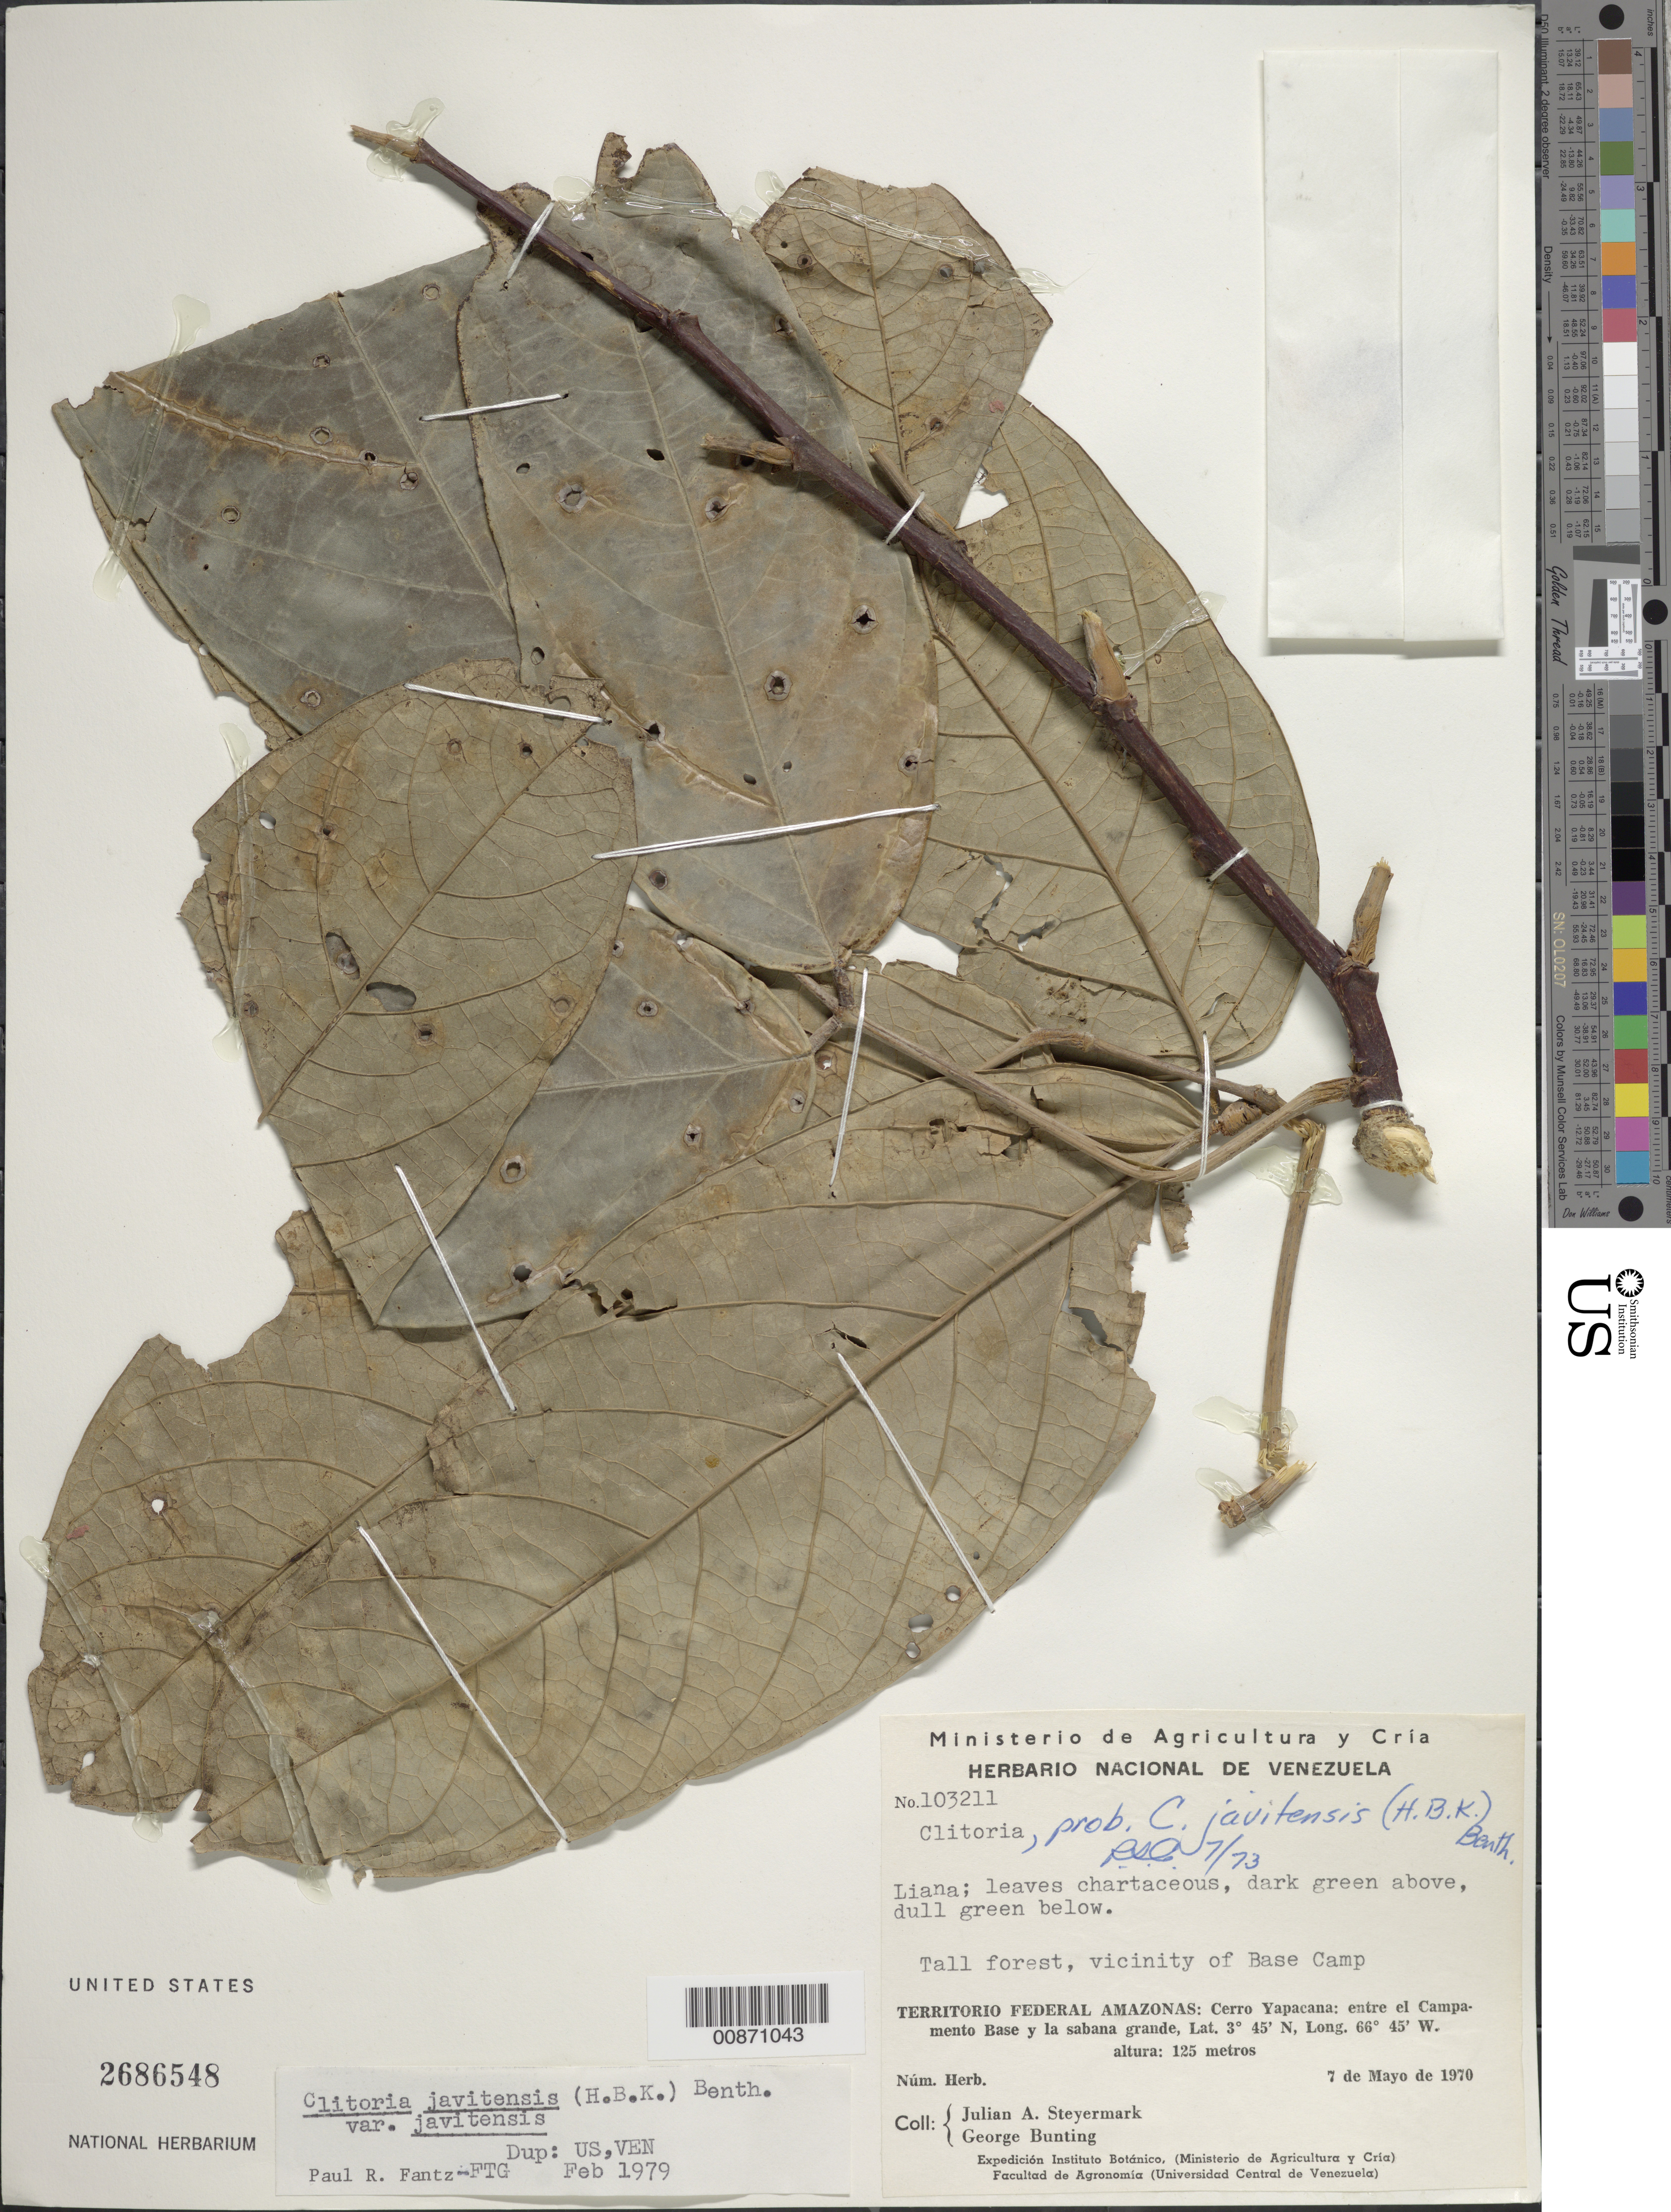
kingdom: Plantae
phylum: Tracheophyta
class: Magnoliopsida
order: Fabales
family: Fabaceae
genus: Clitoria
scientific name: Clitoria javitensis f. javitensis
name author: (Kunth) Benth.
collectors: J. Steyermark & G. S. Bunting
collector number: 103211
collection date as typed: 7-May-70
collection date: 1970-05-07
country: Venezuela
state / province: Amazonas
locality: Cerro Yapacána, entre el Campamento Base y la sabana grande; vic of Base Camp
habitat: Tall forest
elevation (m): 125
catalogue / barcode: US 2686548